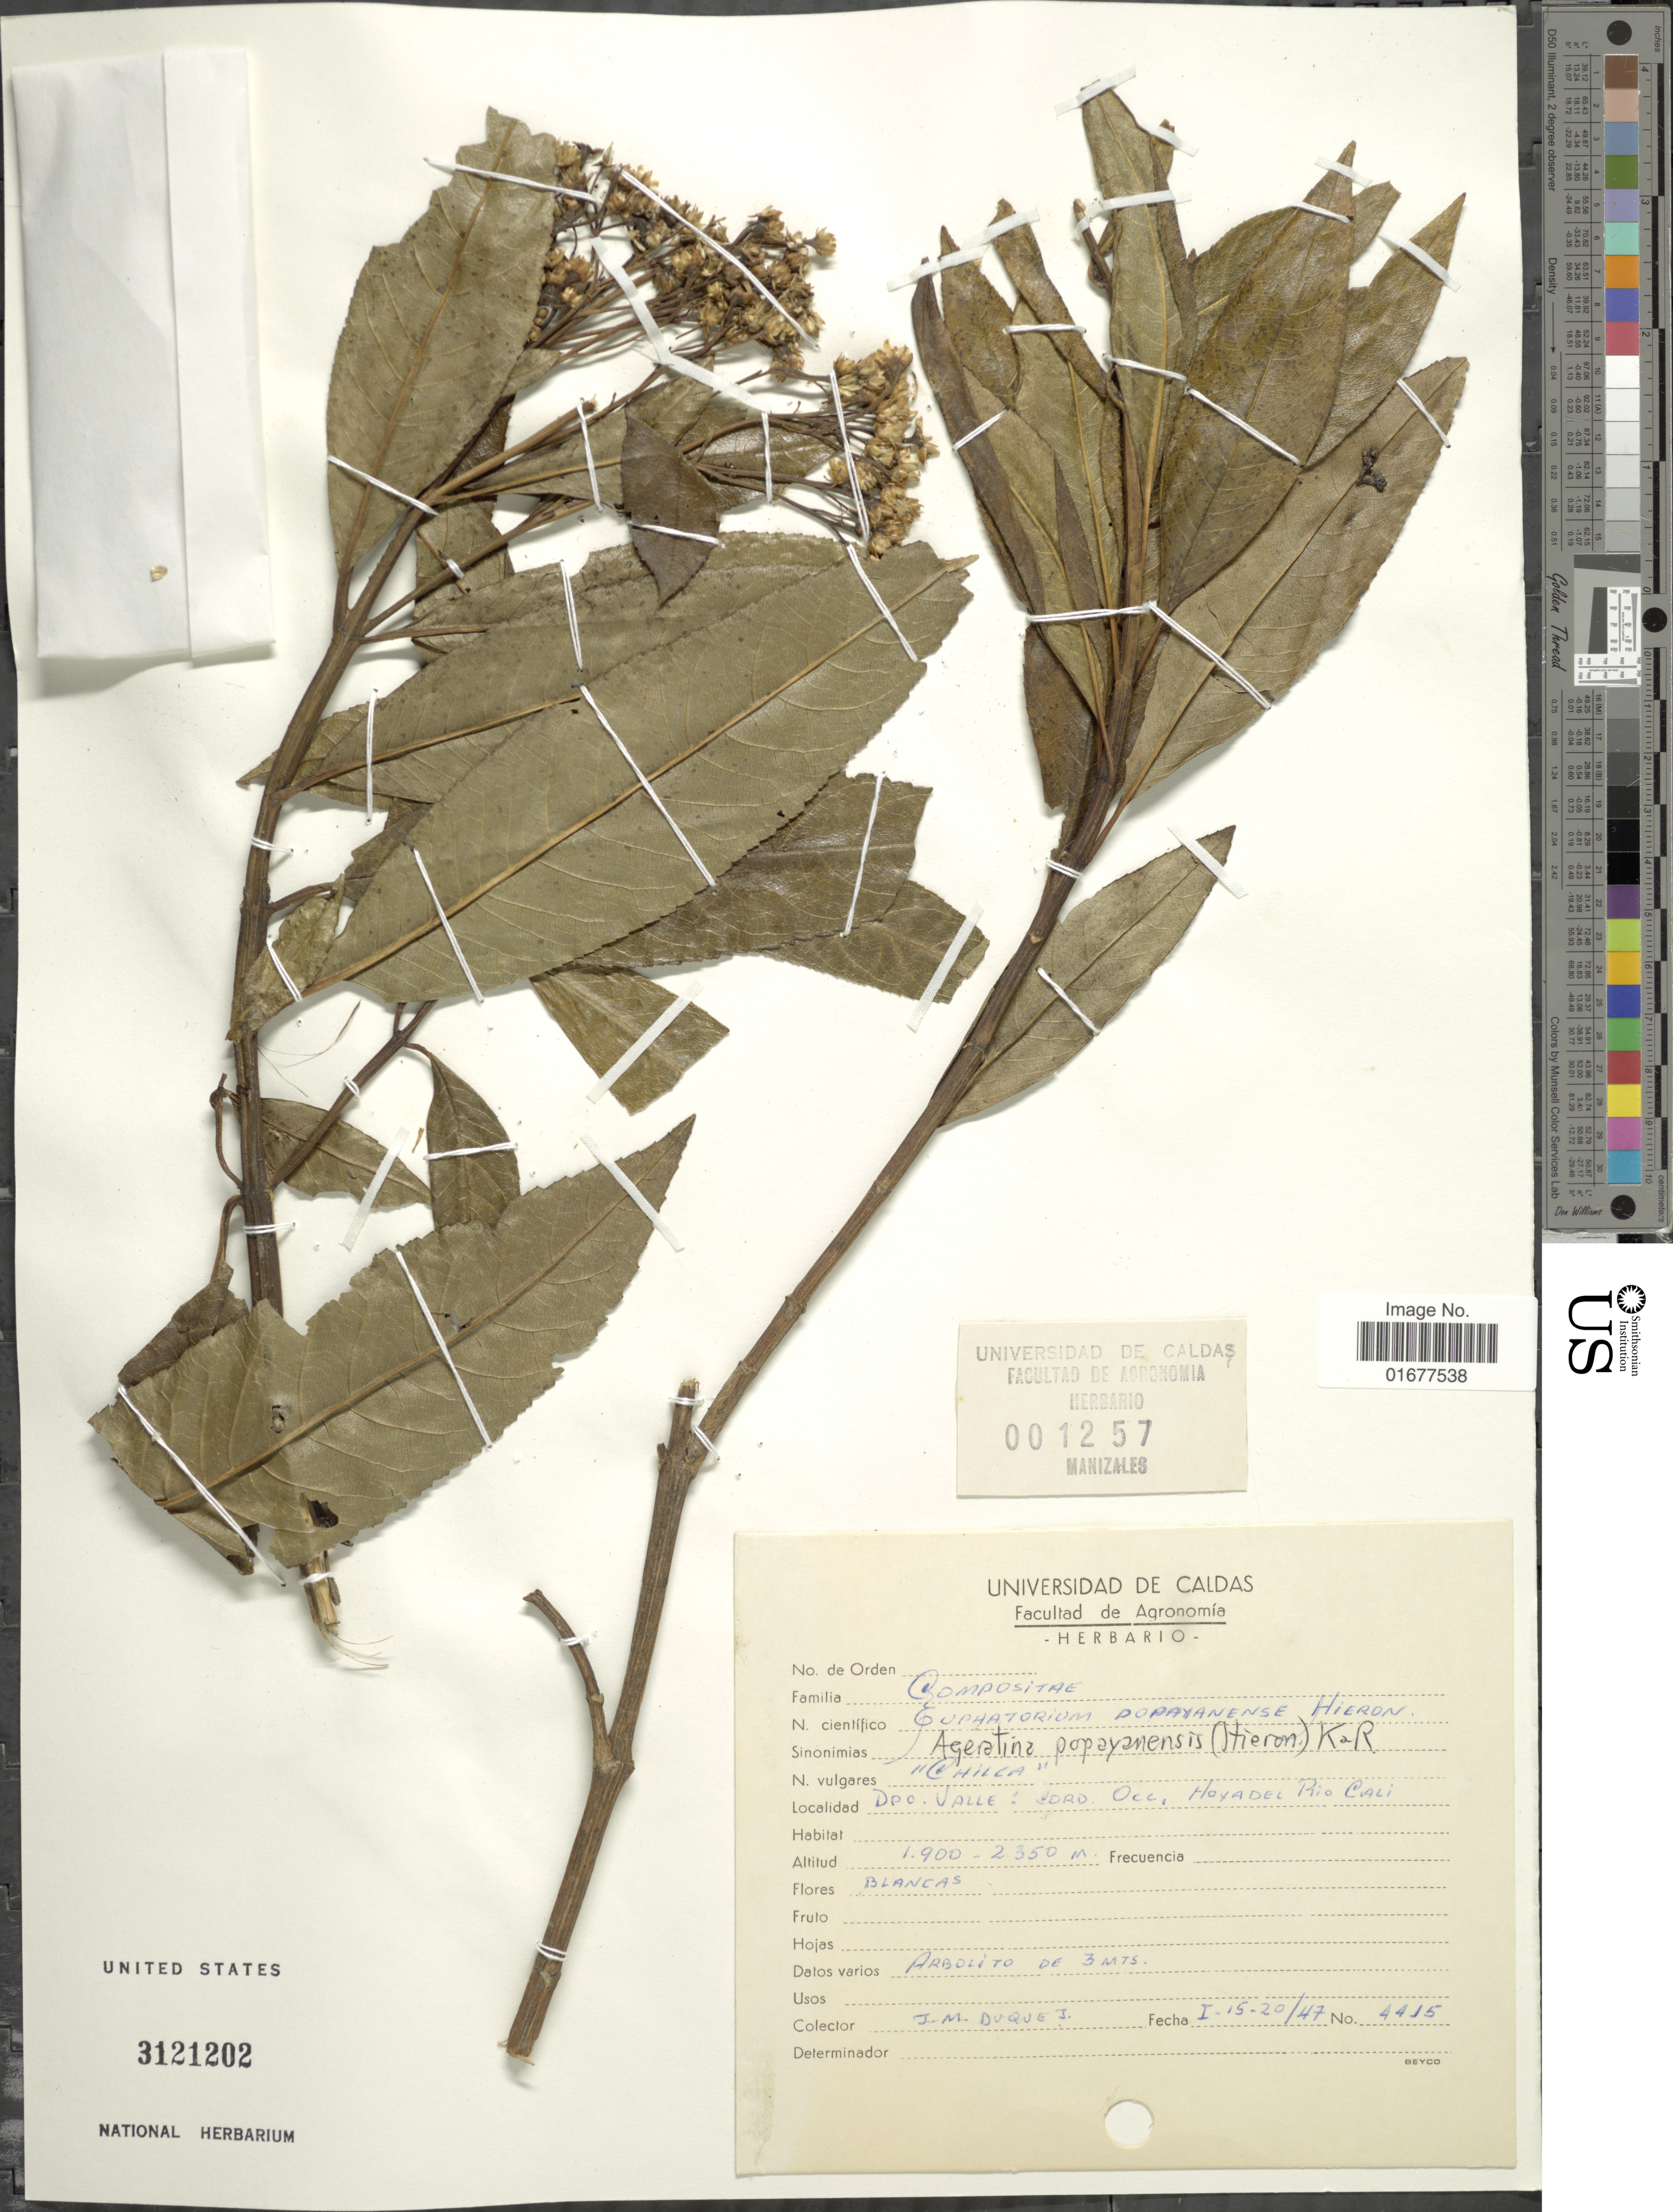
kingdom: Plantae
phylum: Tracheophyta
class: Magnoliopsida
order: Asterales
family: Asteraceae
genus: Ageratina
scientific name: Ageratina popayanensis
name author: (H. Rob.) R.M. King & H. Rob.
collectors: J. Duque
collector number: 4415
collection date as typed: Transcribed d/m/y: 15/1/47 to 20/1/47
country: Colombia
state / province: Valle del Cauca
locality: Coro. Occ, Hoyadel Rio Cali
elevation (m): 1900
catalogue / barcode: US 3121202